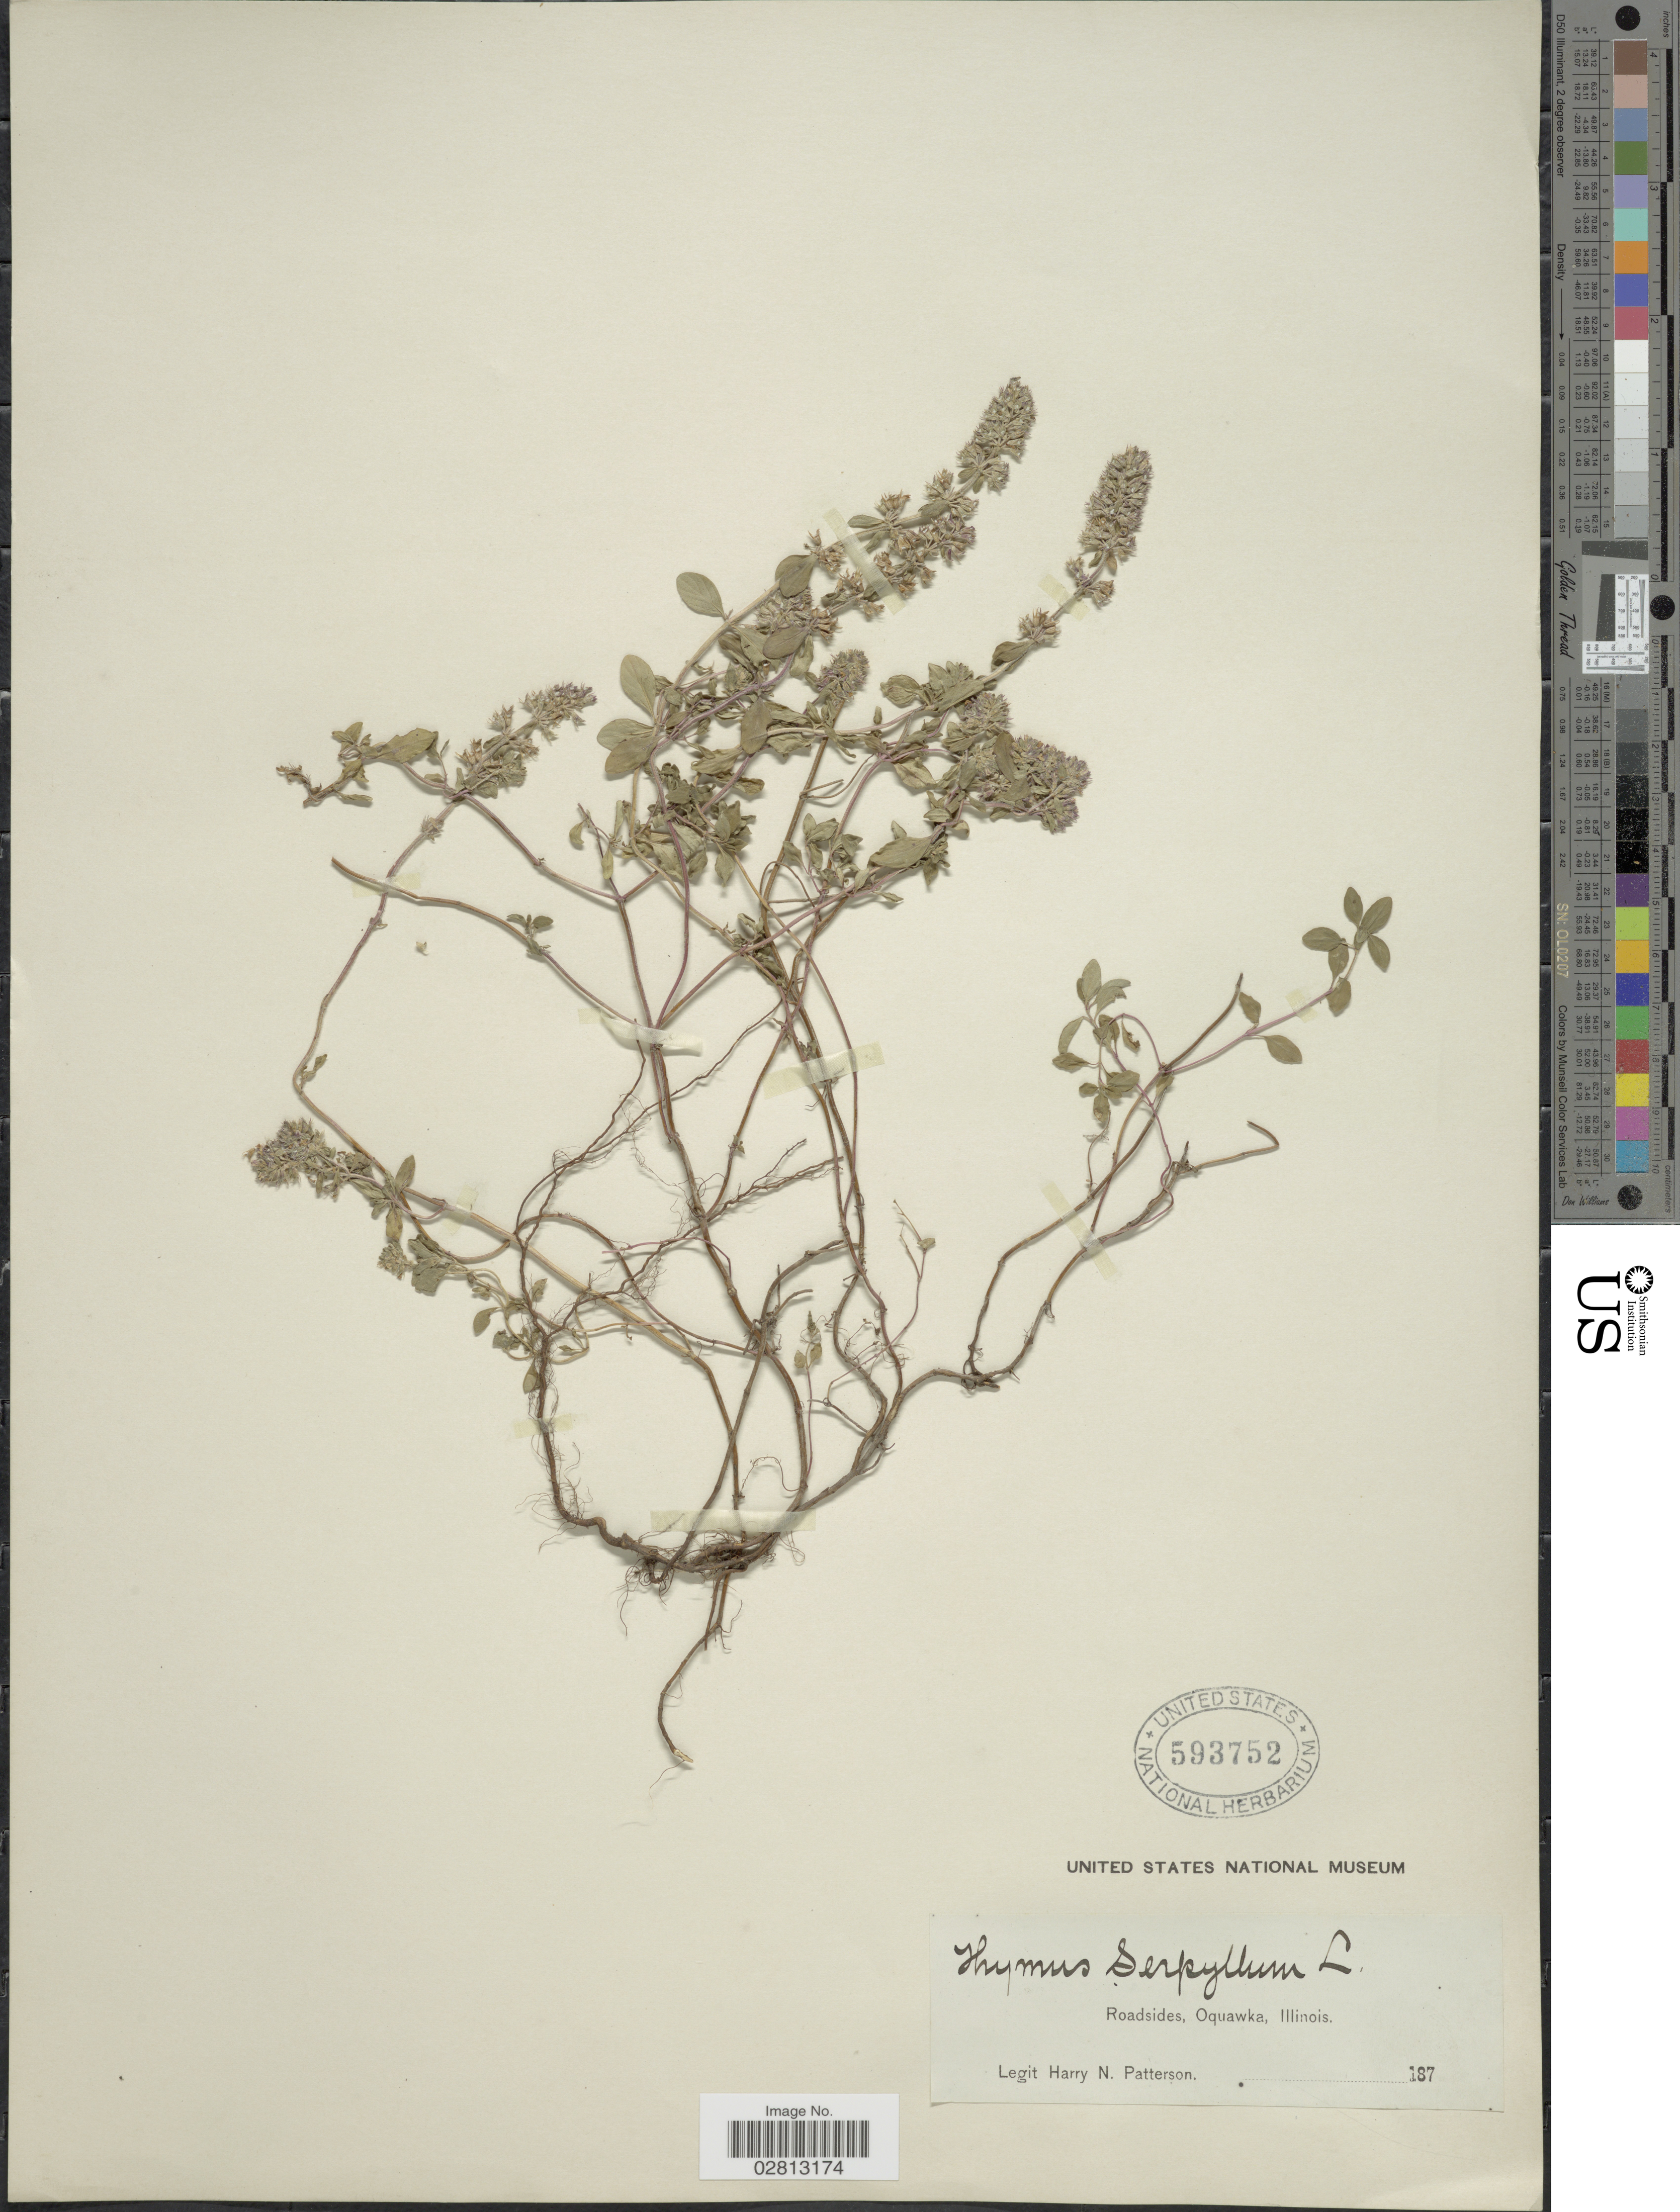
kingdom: Plantae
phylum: Tracheophyta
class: Magnoliopsida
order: Lamiales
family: Lamiaceae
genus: Thymus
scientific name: Thymus serpyllum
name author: L.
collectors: H. N. Patterson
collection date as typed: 187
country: United States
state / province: Illinois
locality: Roadsides, Oquawka.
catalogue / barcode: US 593752